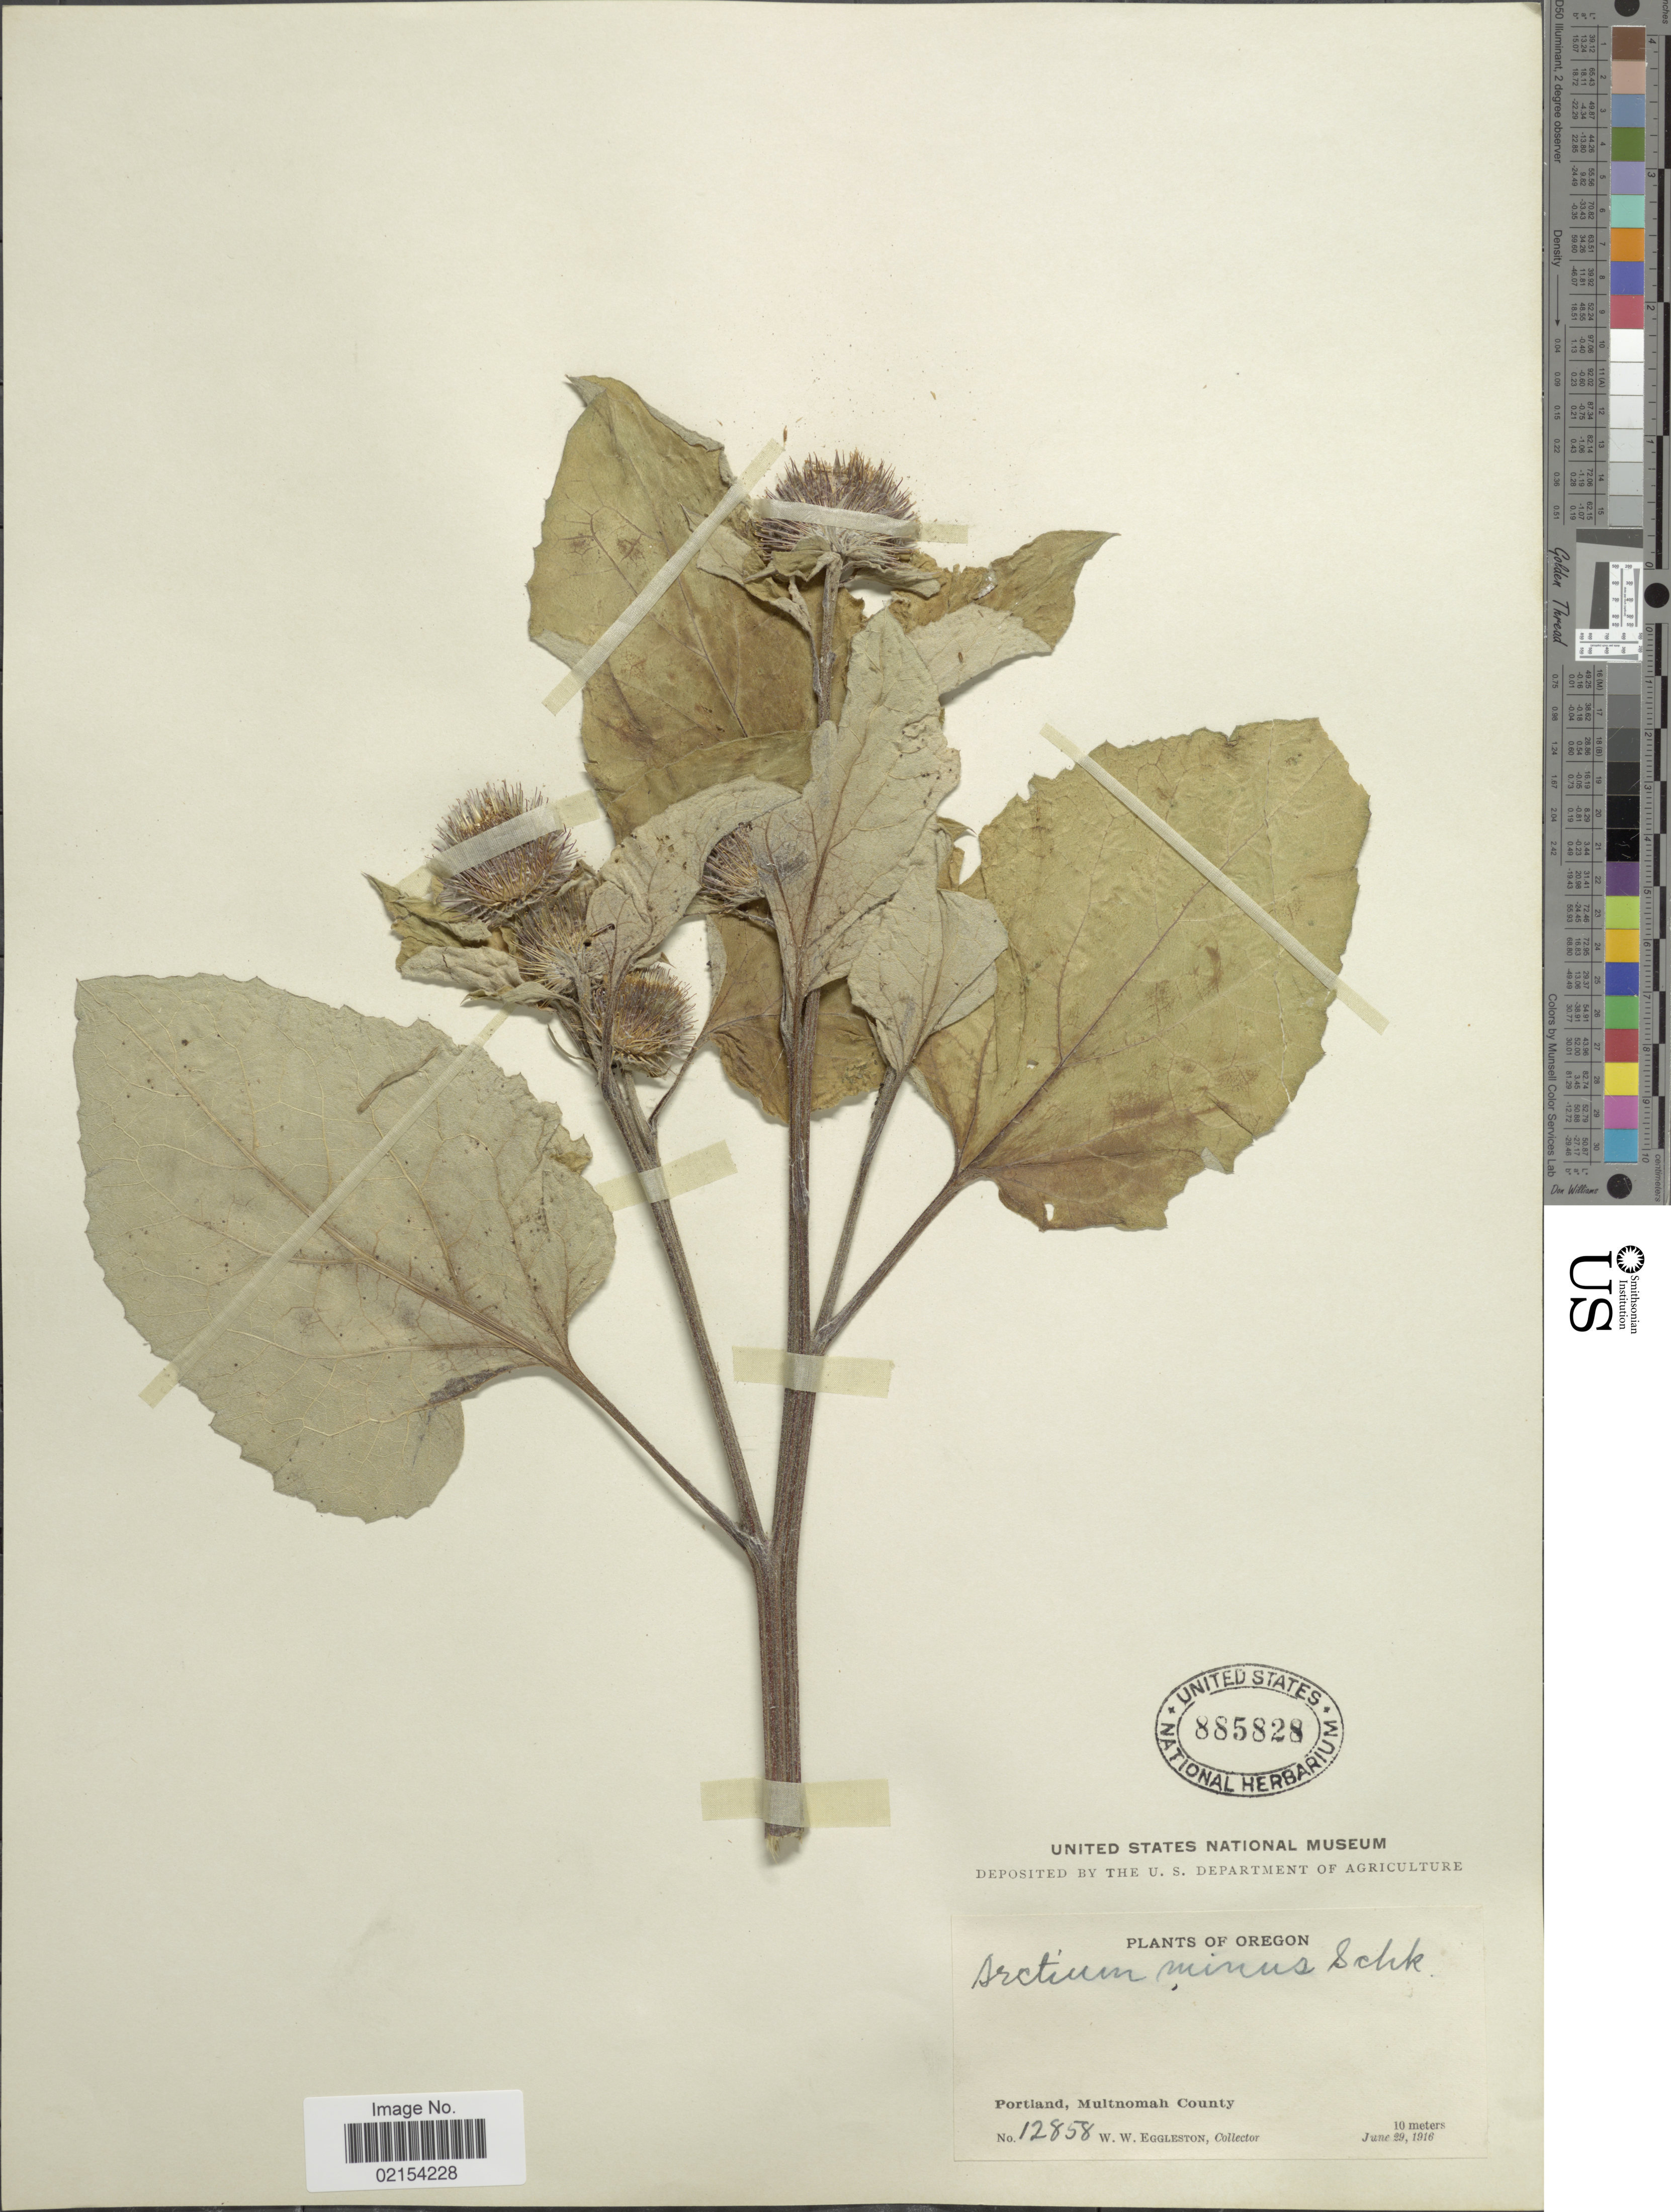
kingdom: Plantae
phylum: Tracheophyta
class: Magnoliopsida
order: Asterales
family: Asteraceae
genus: Arctium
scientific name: Arctium minus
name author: (Hill) Bernh.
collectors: W. W. Eggleston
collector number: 12858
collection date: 1916-06-29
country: United States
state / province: Oregon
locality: Portland, Multnomah County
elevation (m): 10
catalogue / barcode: US 885828